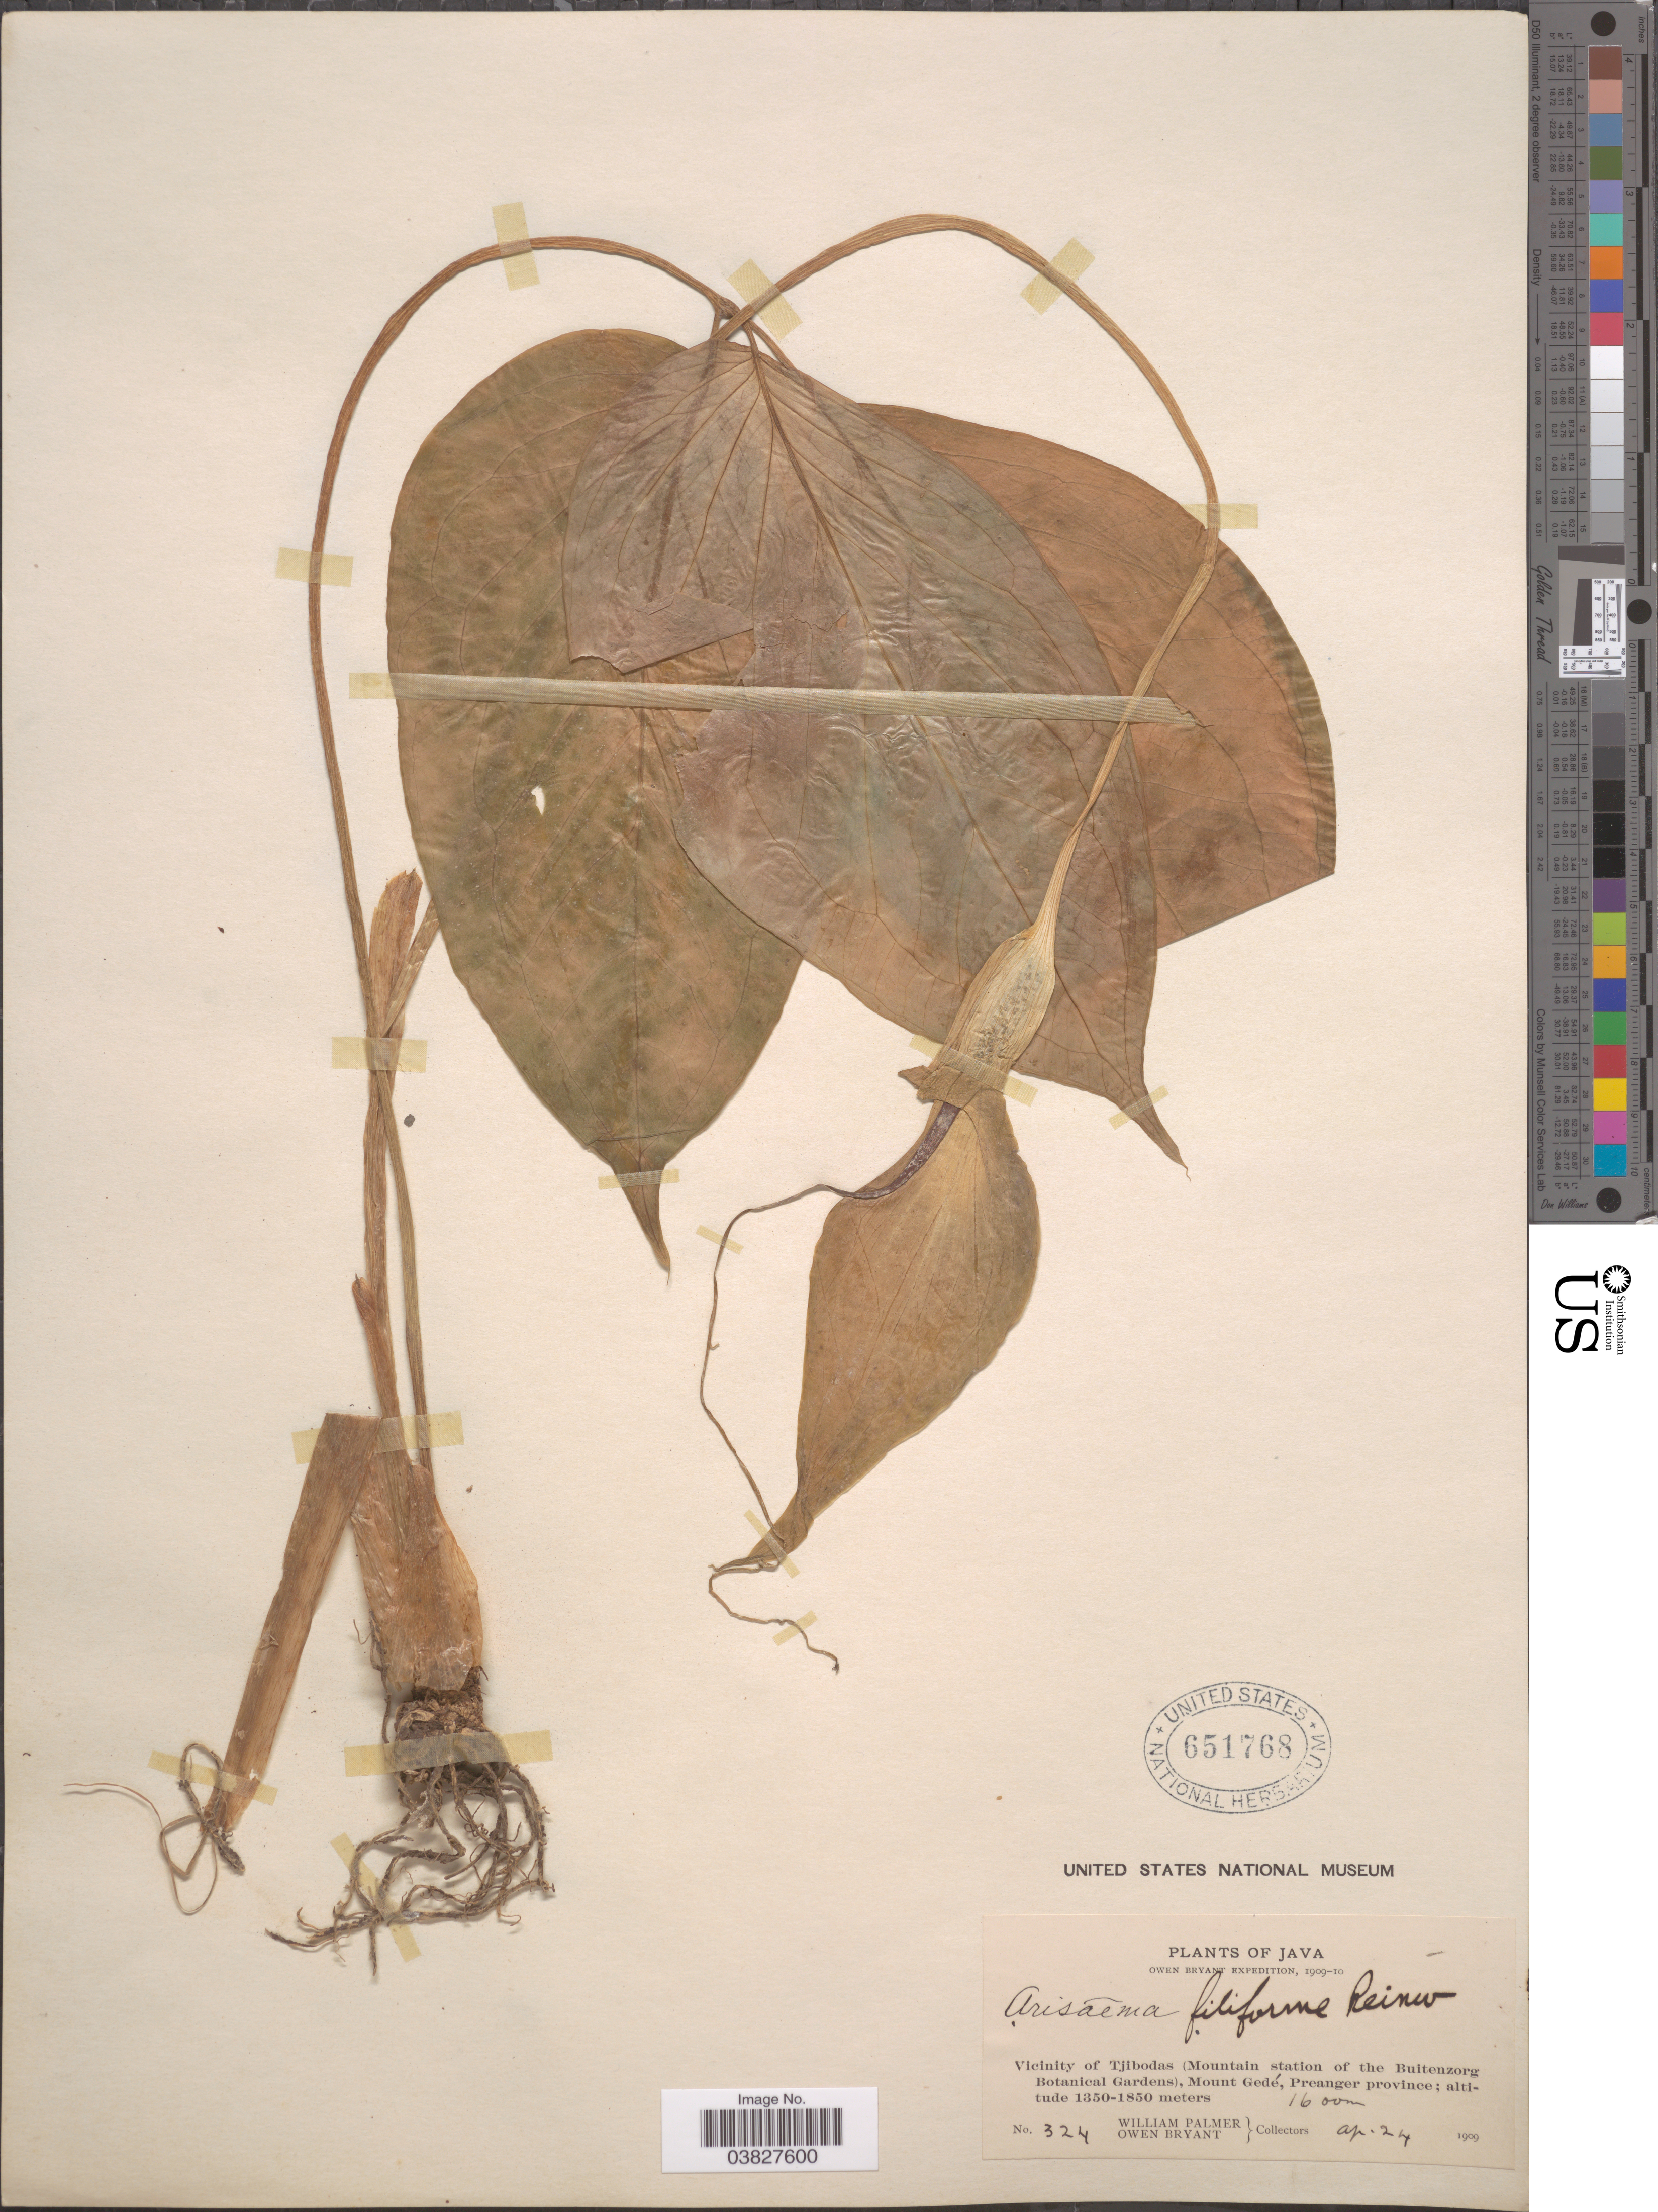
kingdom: Plantae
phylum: Tracheophyta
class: Liliopsida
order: Alismatales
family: Araceae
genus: Arisaema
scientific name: Arisaema filiforme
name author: (Reinw.) Blume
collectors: W. Palmer & O. Bryant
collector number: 324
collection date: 1909-04-24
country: Indonesia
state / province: Java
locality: Vicinity of Tjibodas (Mountain station of the Buitenzorg Botanical Gardens), Mount Gedé, Preanger province.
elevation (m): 1600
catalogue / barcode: US 651768